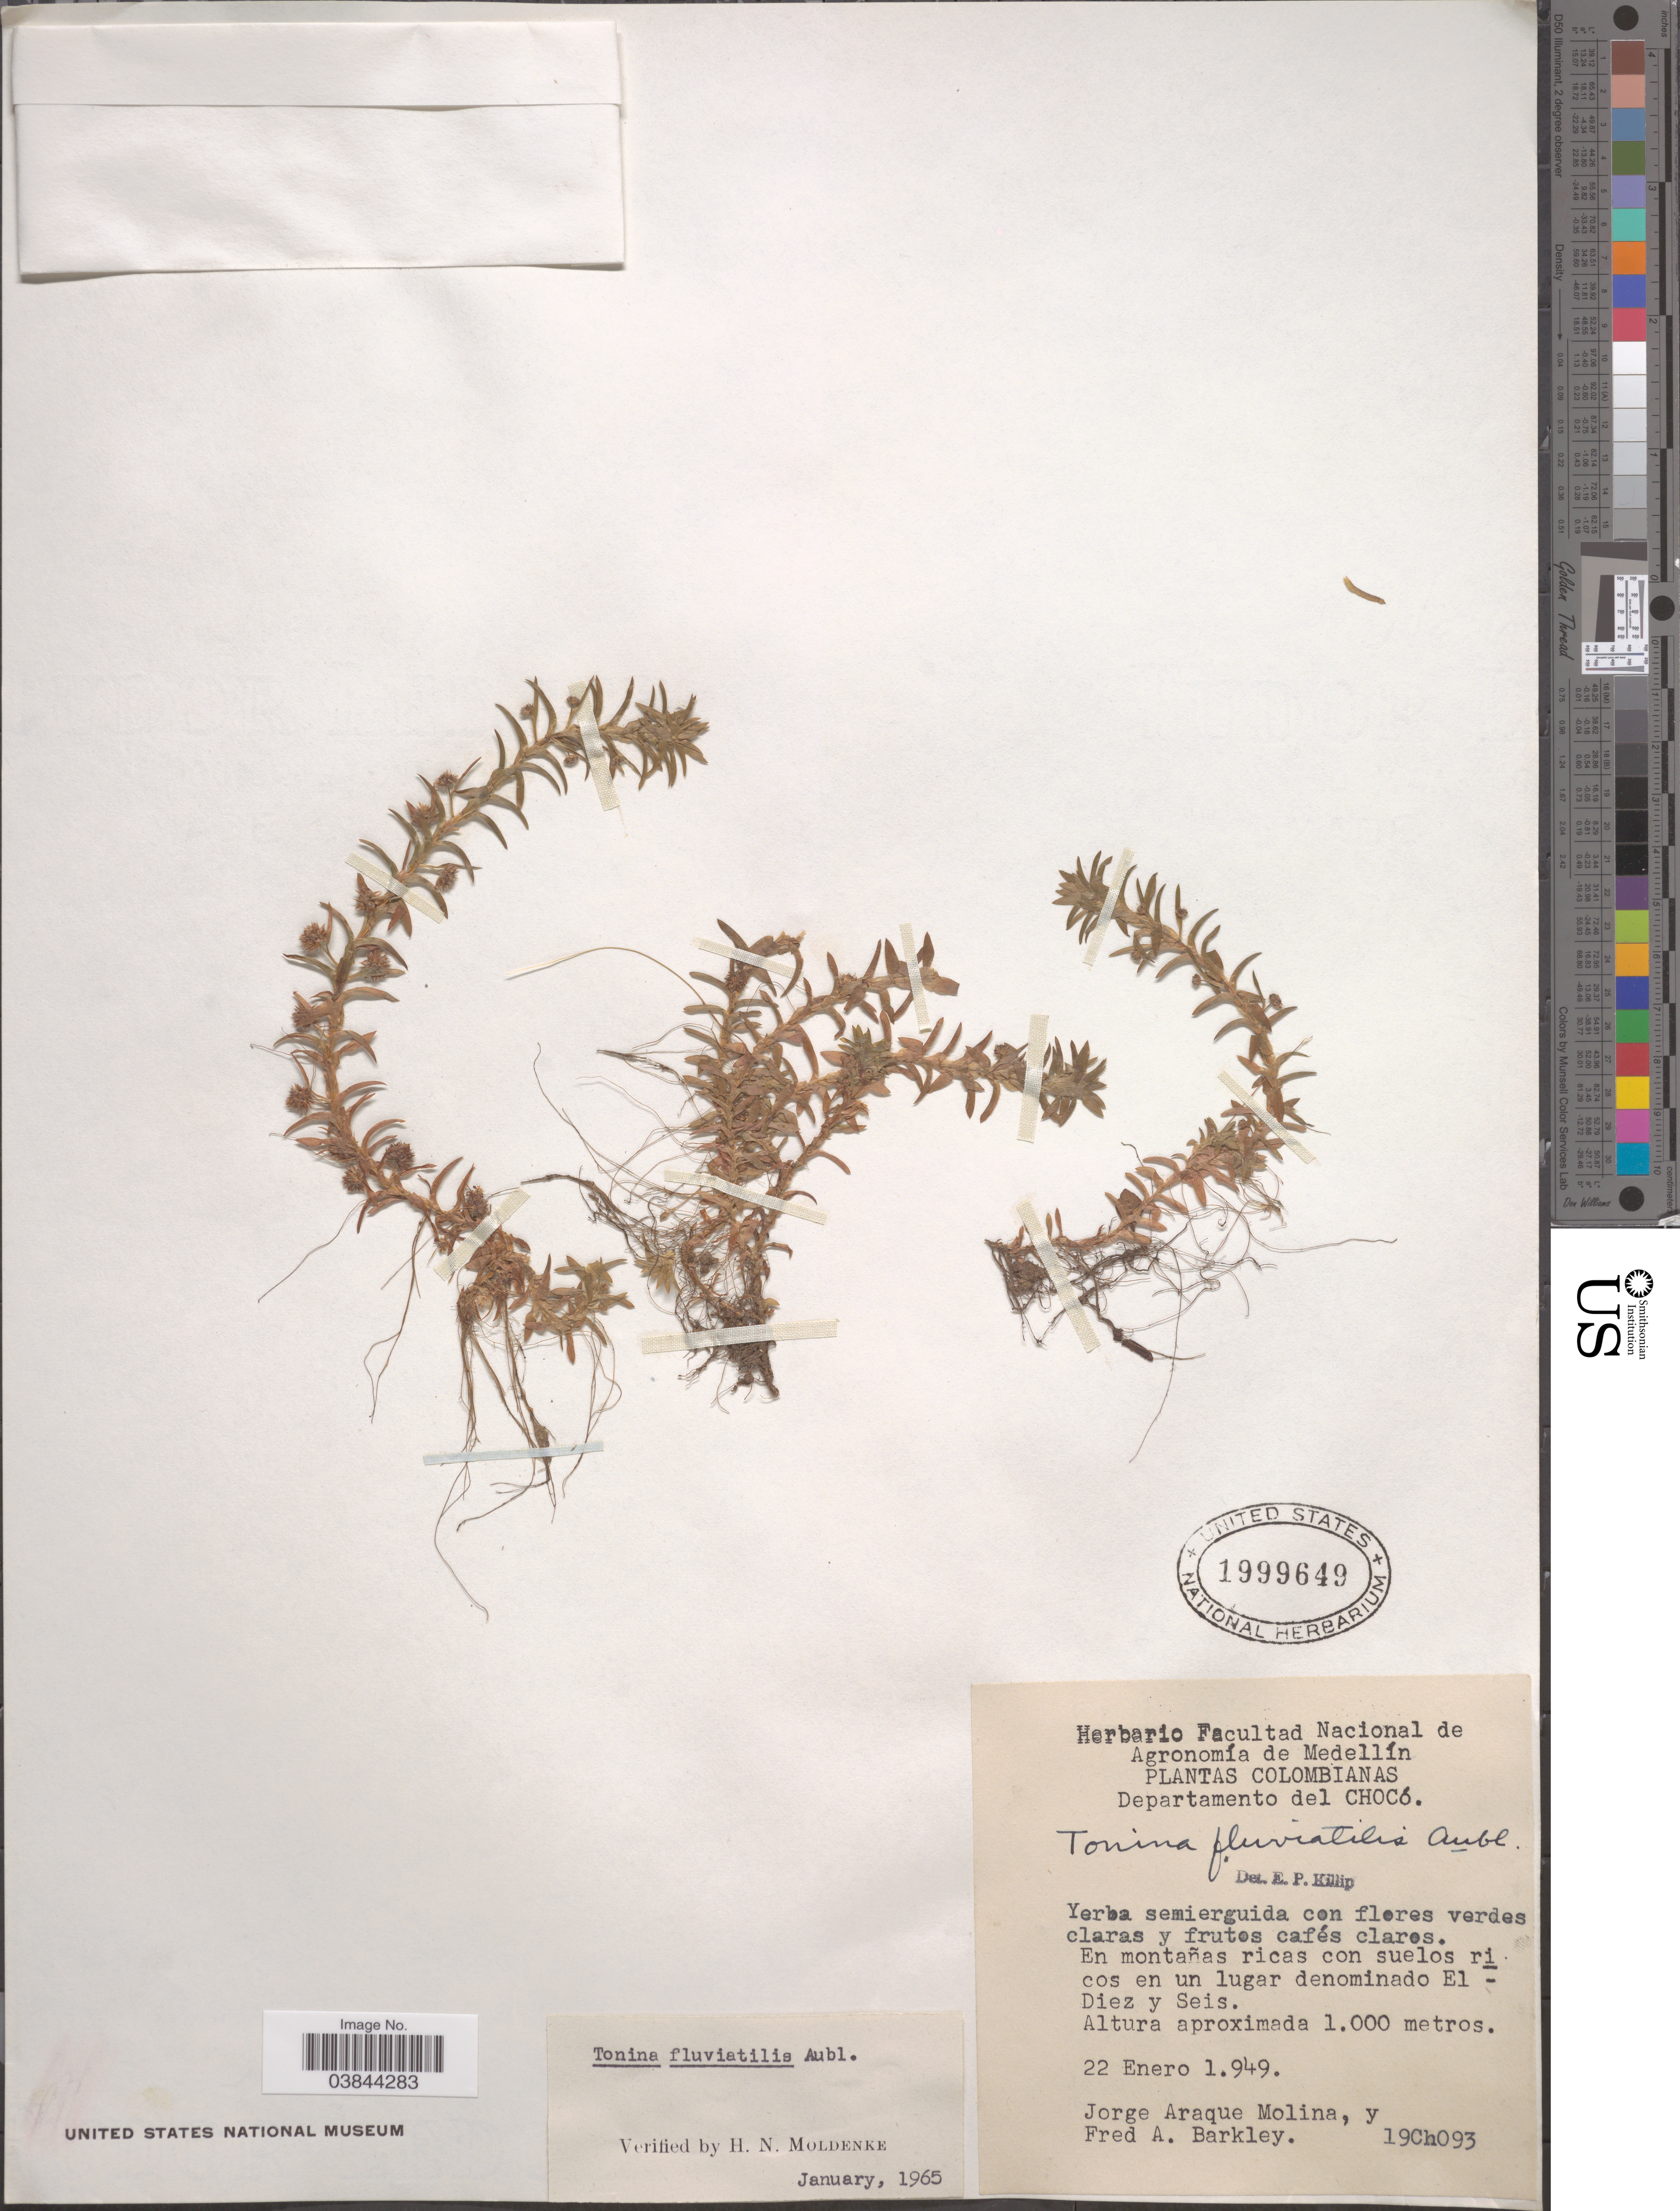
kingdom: Plantae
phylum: Tracheophyta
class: Liliopsida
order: Poales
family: Eriocaulaceae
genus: Tonina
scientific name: Tonina fluviatilis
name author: Aubl.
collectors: J. Araque Molina & F. A. Barkley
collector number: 19Ch093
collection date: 1949-01-22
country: Colombia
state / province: Chocó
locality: Departamento del Chocó. En montañes ricas con suelos ricos en un lugar denominado El Diez y Seis.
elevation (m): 1000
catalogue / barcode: US 1999649